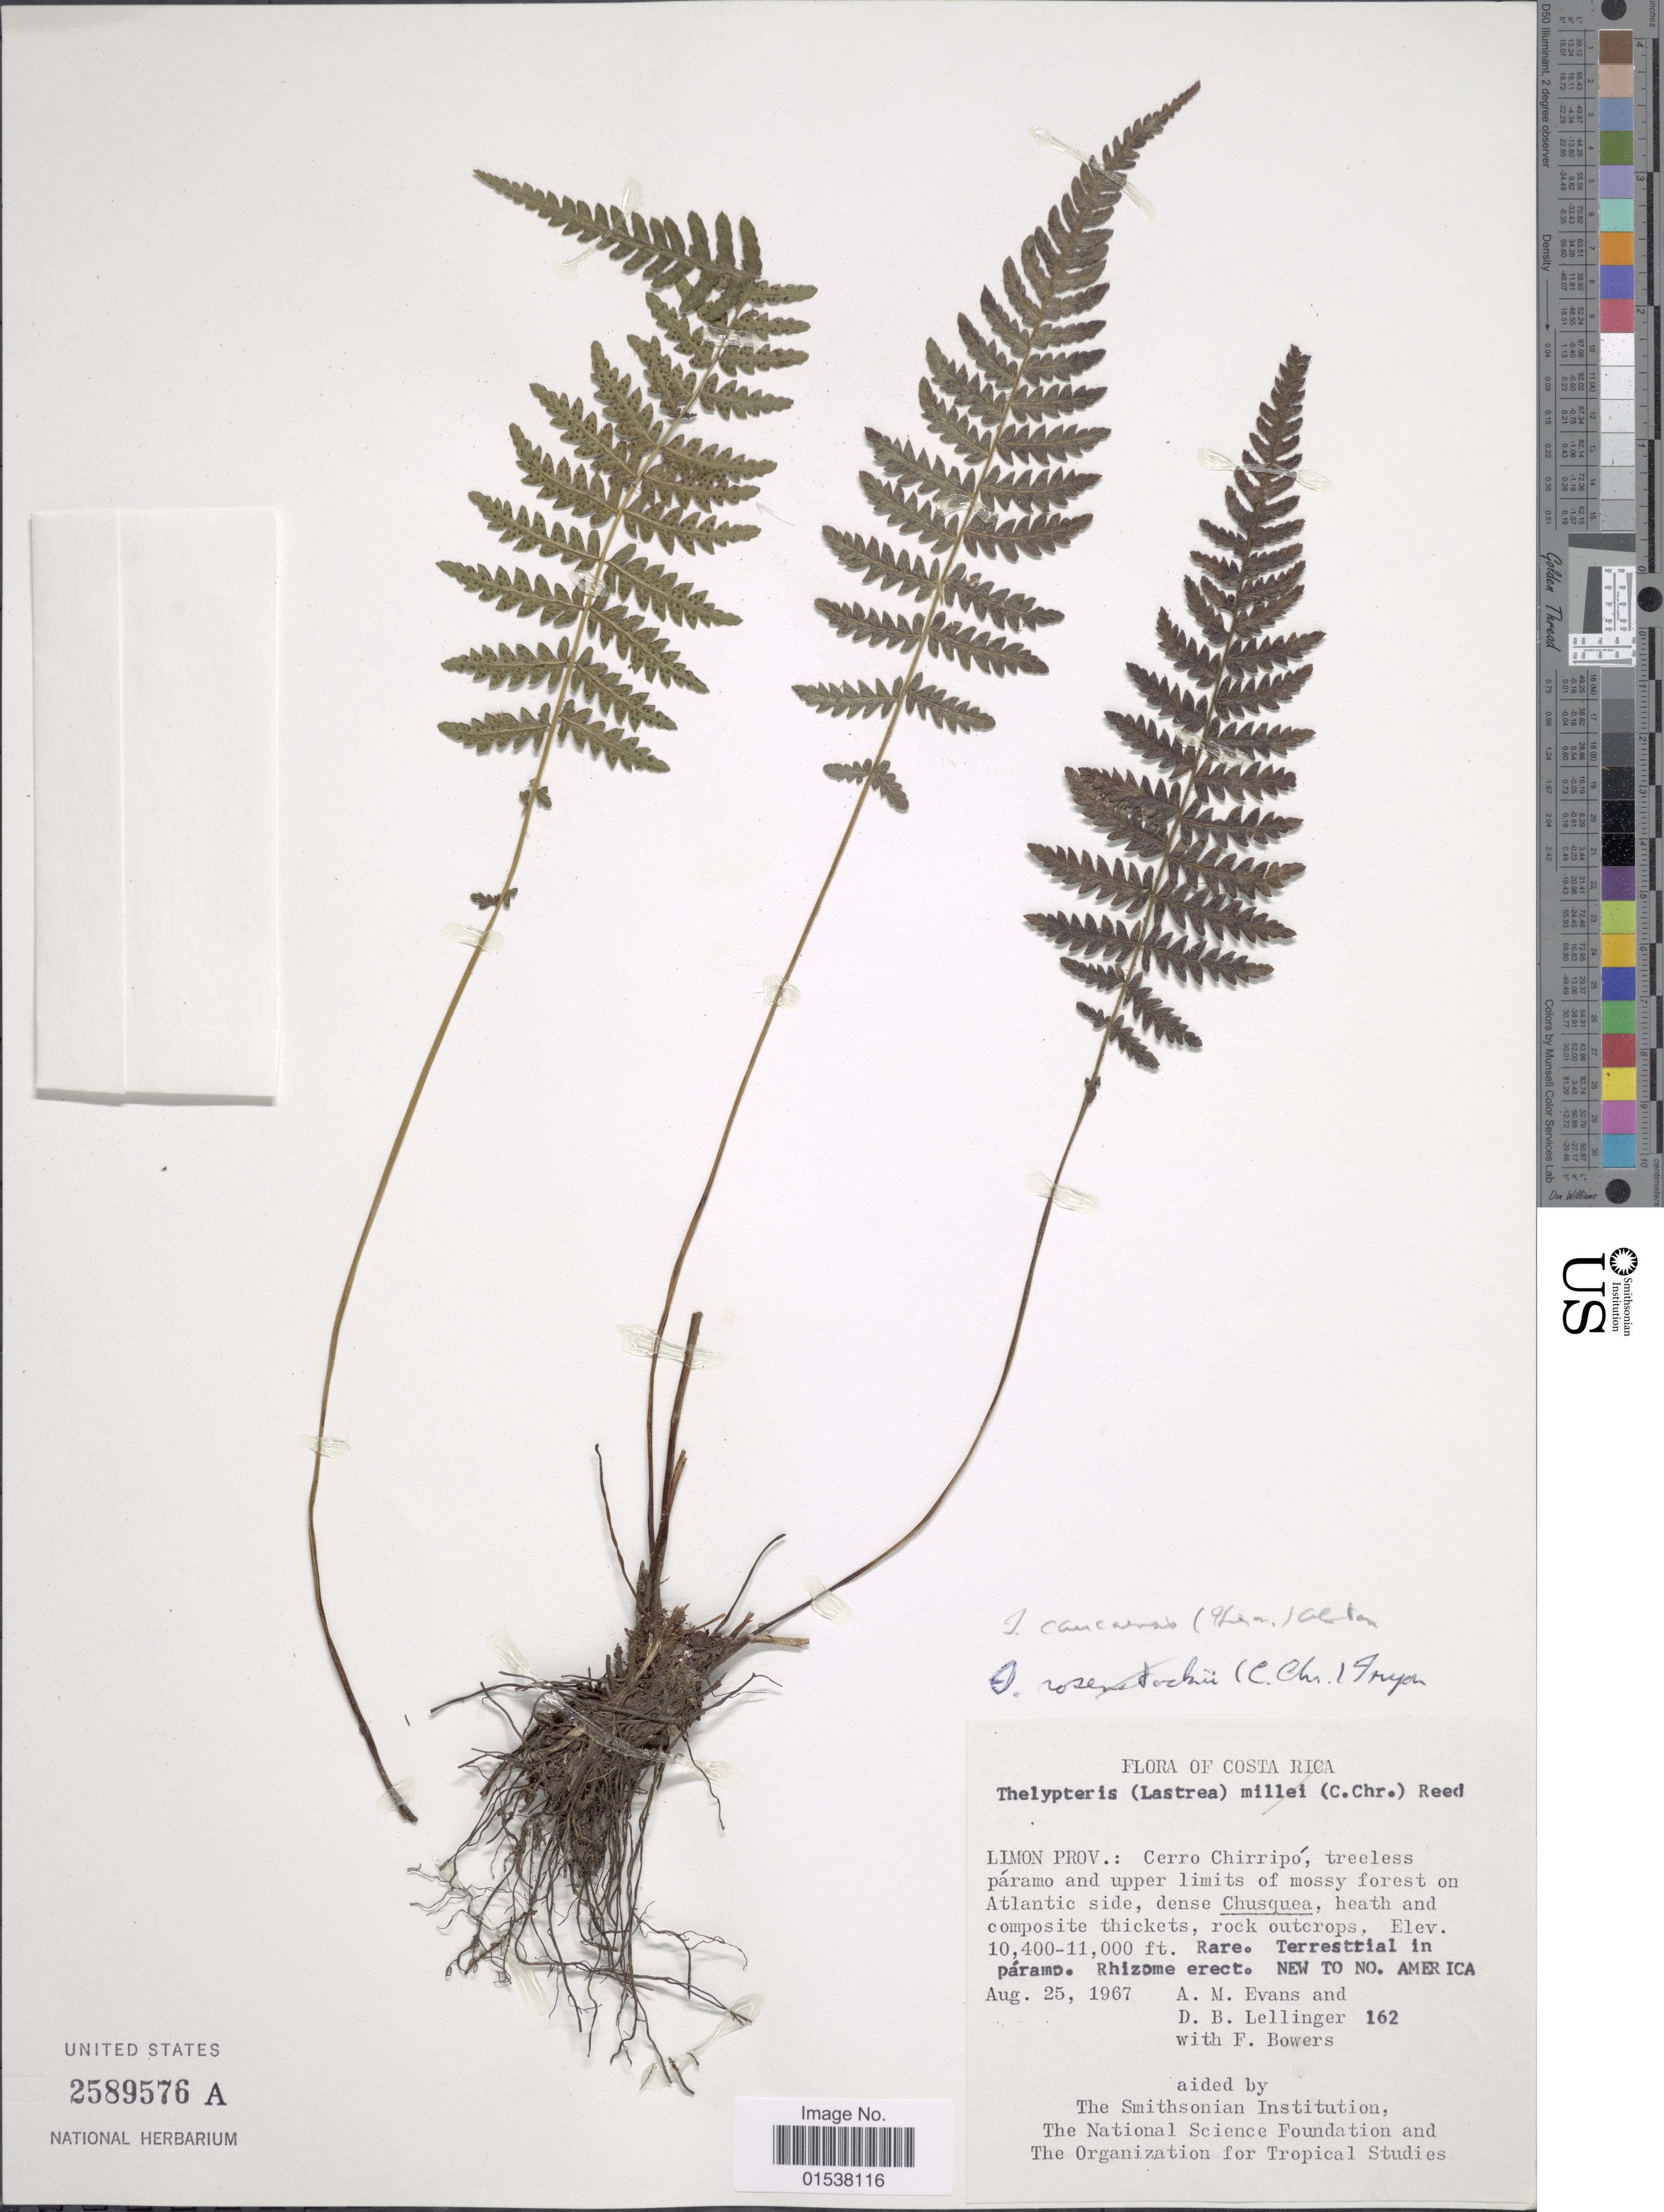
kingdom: Plantae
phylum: Tracheophyta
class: Polypodiopsida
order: Polypodiales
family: Thelypteridaceae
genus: Amauropelta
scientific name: Amauropelta caucaensis (Hieron.) comb. nov., ined. 2015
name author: (Hieron.)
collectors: A. M. Evans, D. B. Lellinger & F. Bowers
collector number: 162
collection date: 1967-08-25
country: Costa Rica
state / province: Limón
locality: Limon Prov.: Verro Chirripo, Atlantic side, dense Chusquea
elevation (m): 3170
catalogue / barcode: US 2589576A